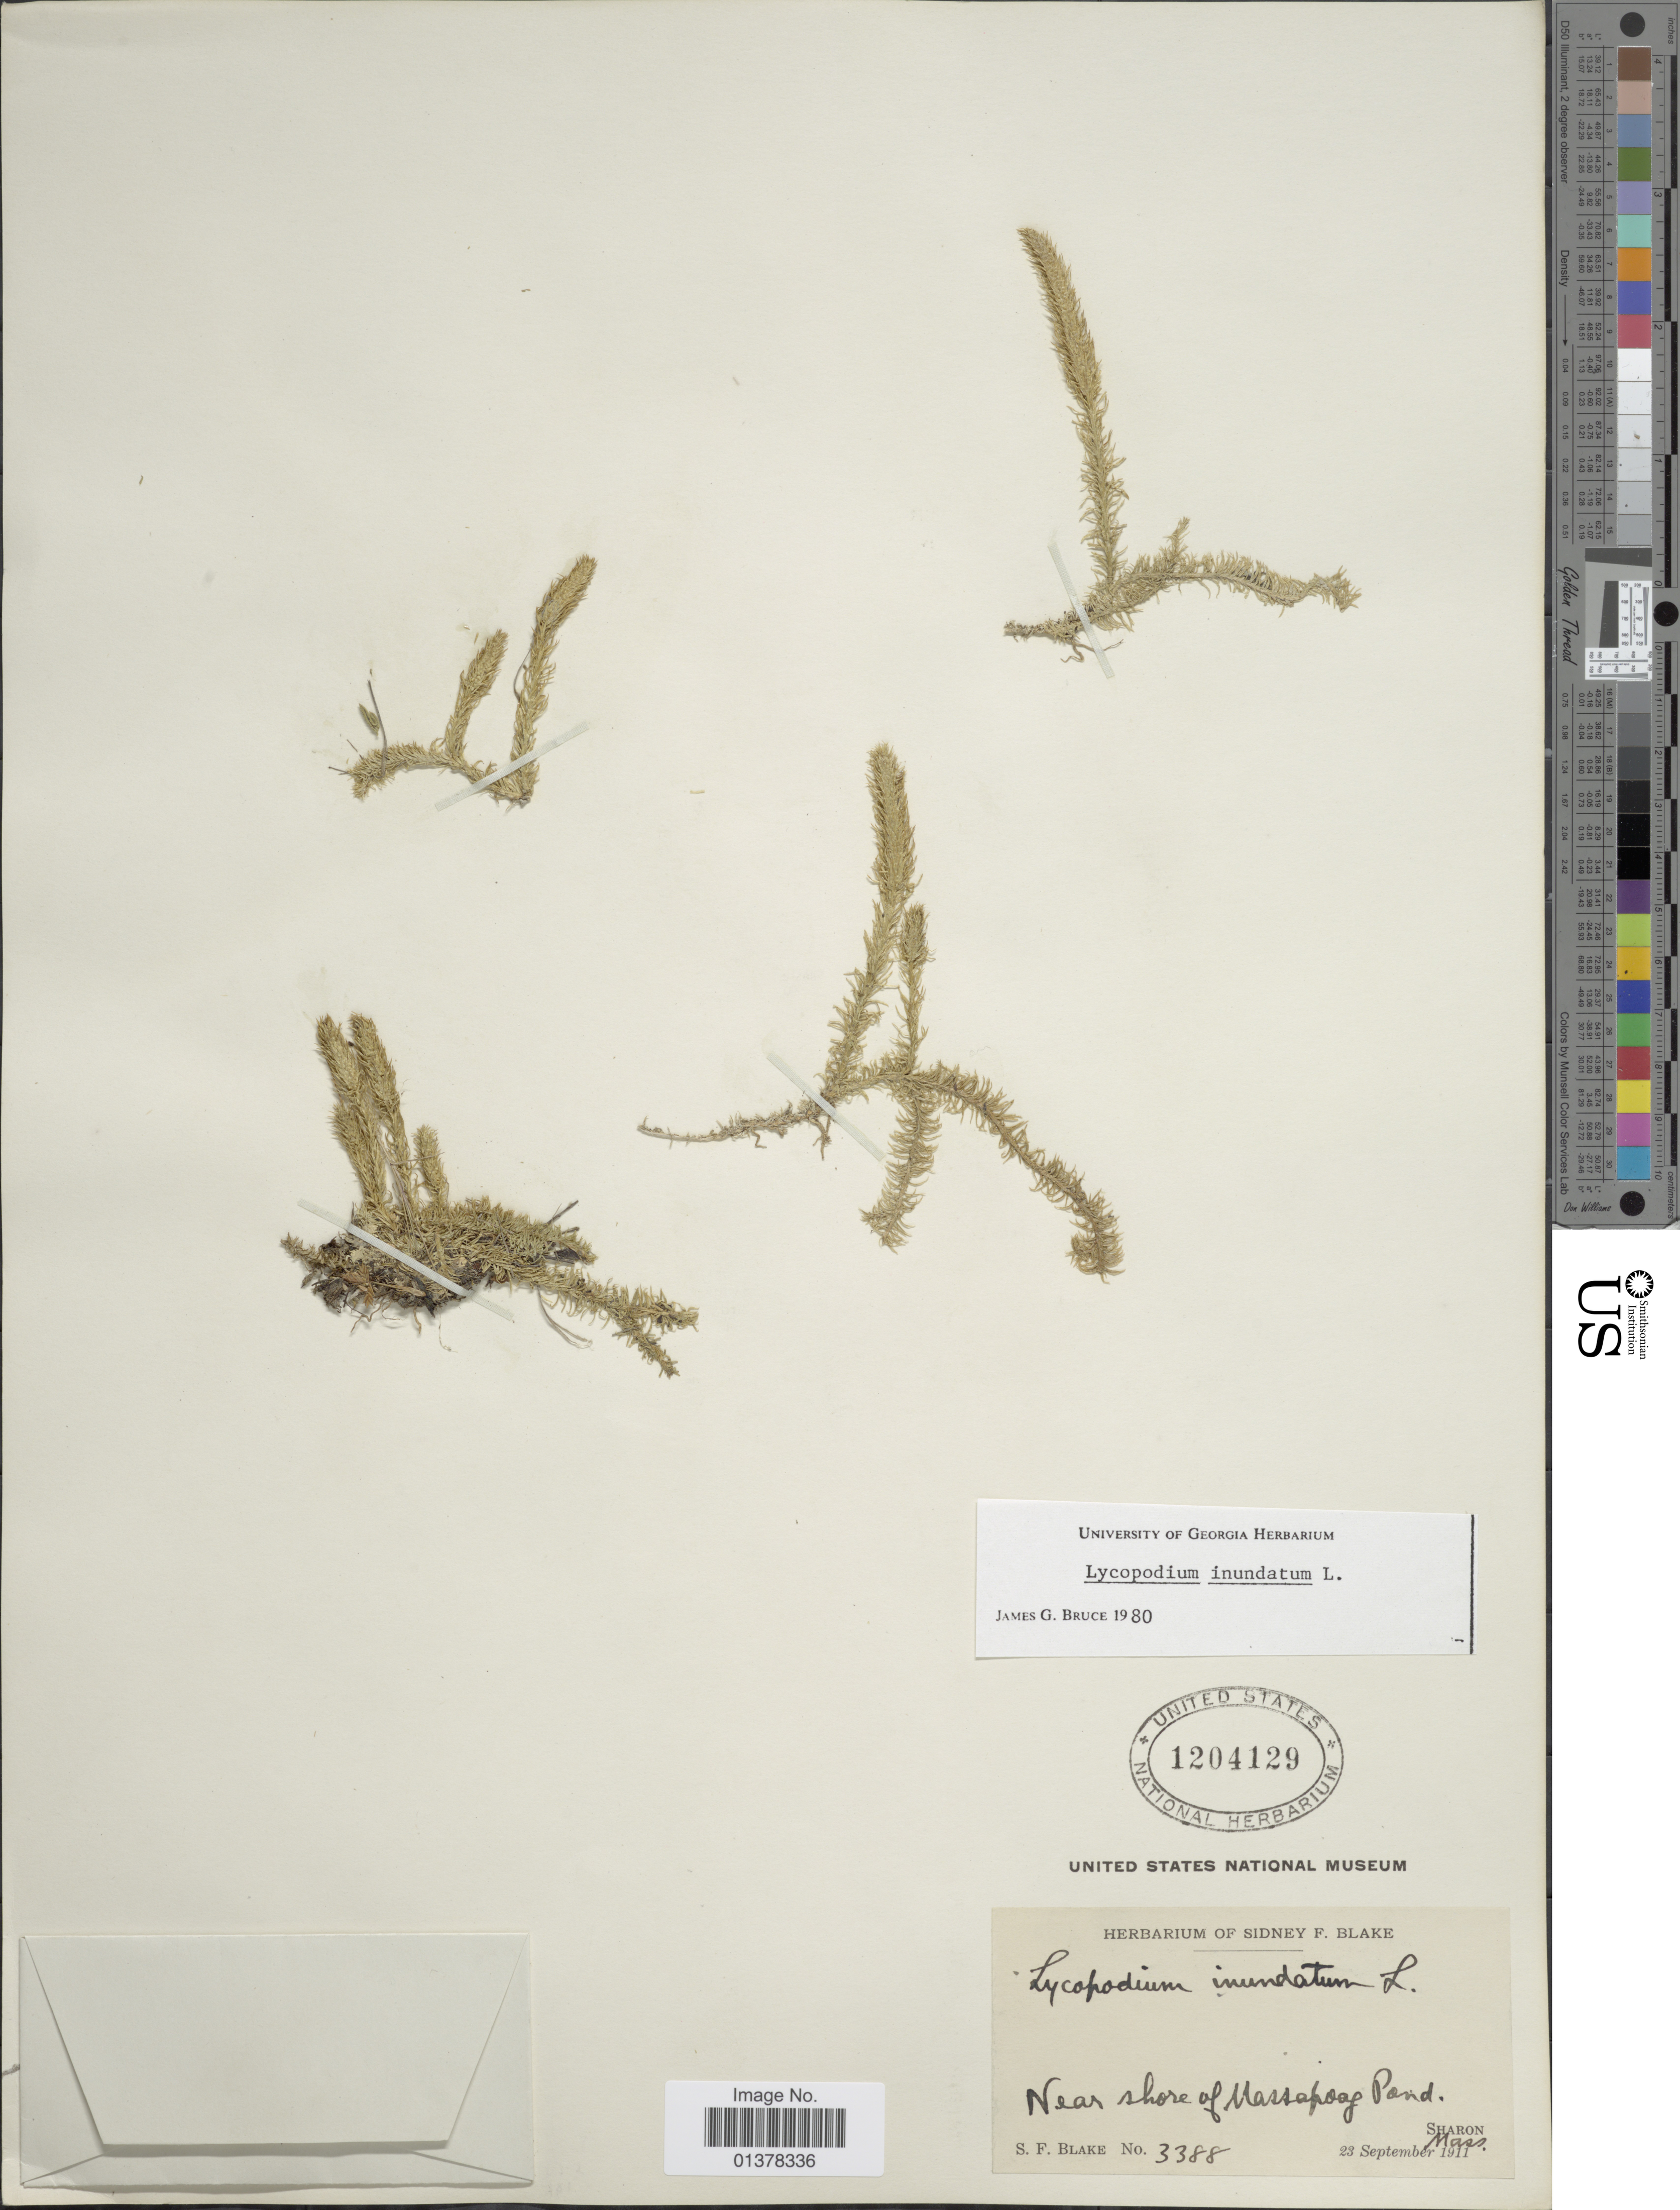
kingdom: Plantae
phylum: Tracheophyta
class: Lycopodiopsida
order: Lycopodiales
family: Lycopodiaceae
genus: Lycopodiella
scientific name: Lycopodiella inundata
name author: (L.) Holub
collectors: S. Blake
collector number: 3388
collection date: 1911-09-23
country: United States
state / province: Massachusetts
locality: Near Shore of Massapoag Pond, Sharon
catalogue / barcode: US 1204129